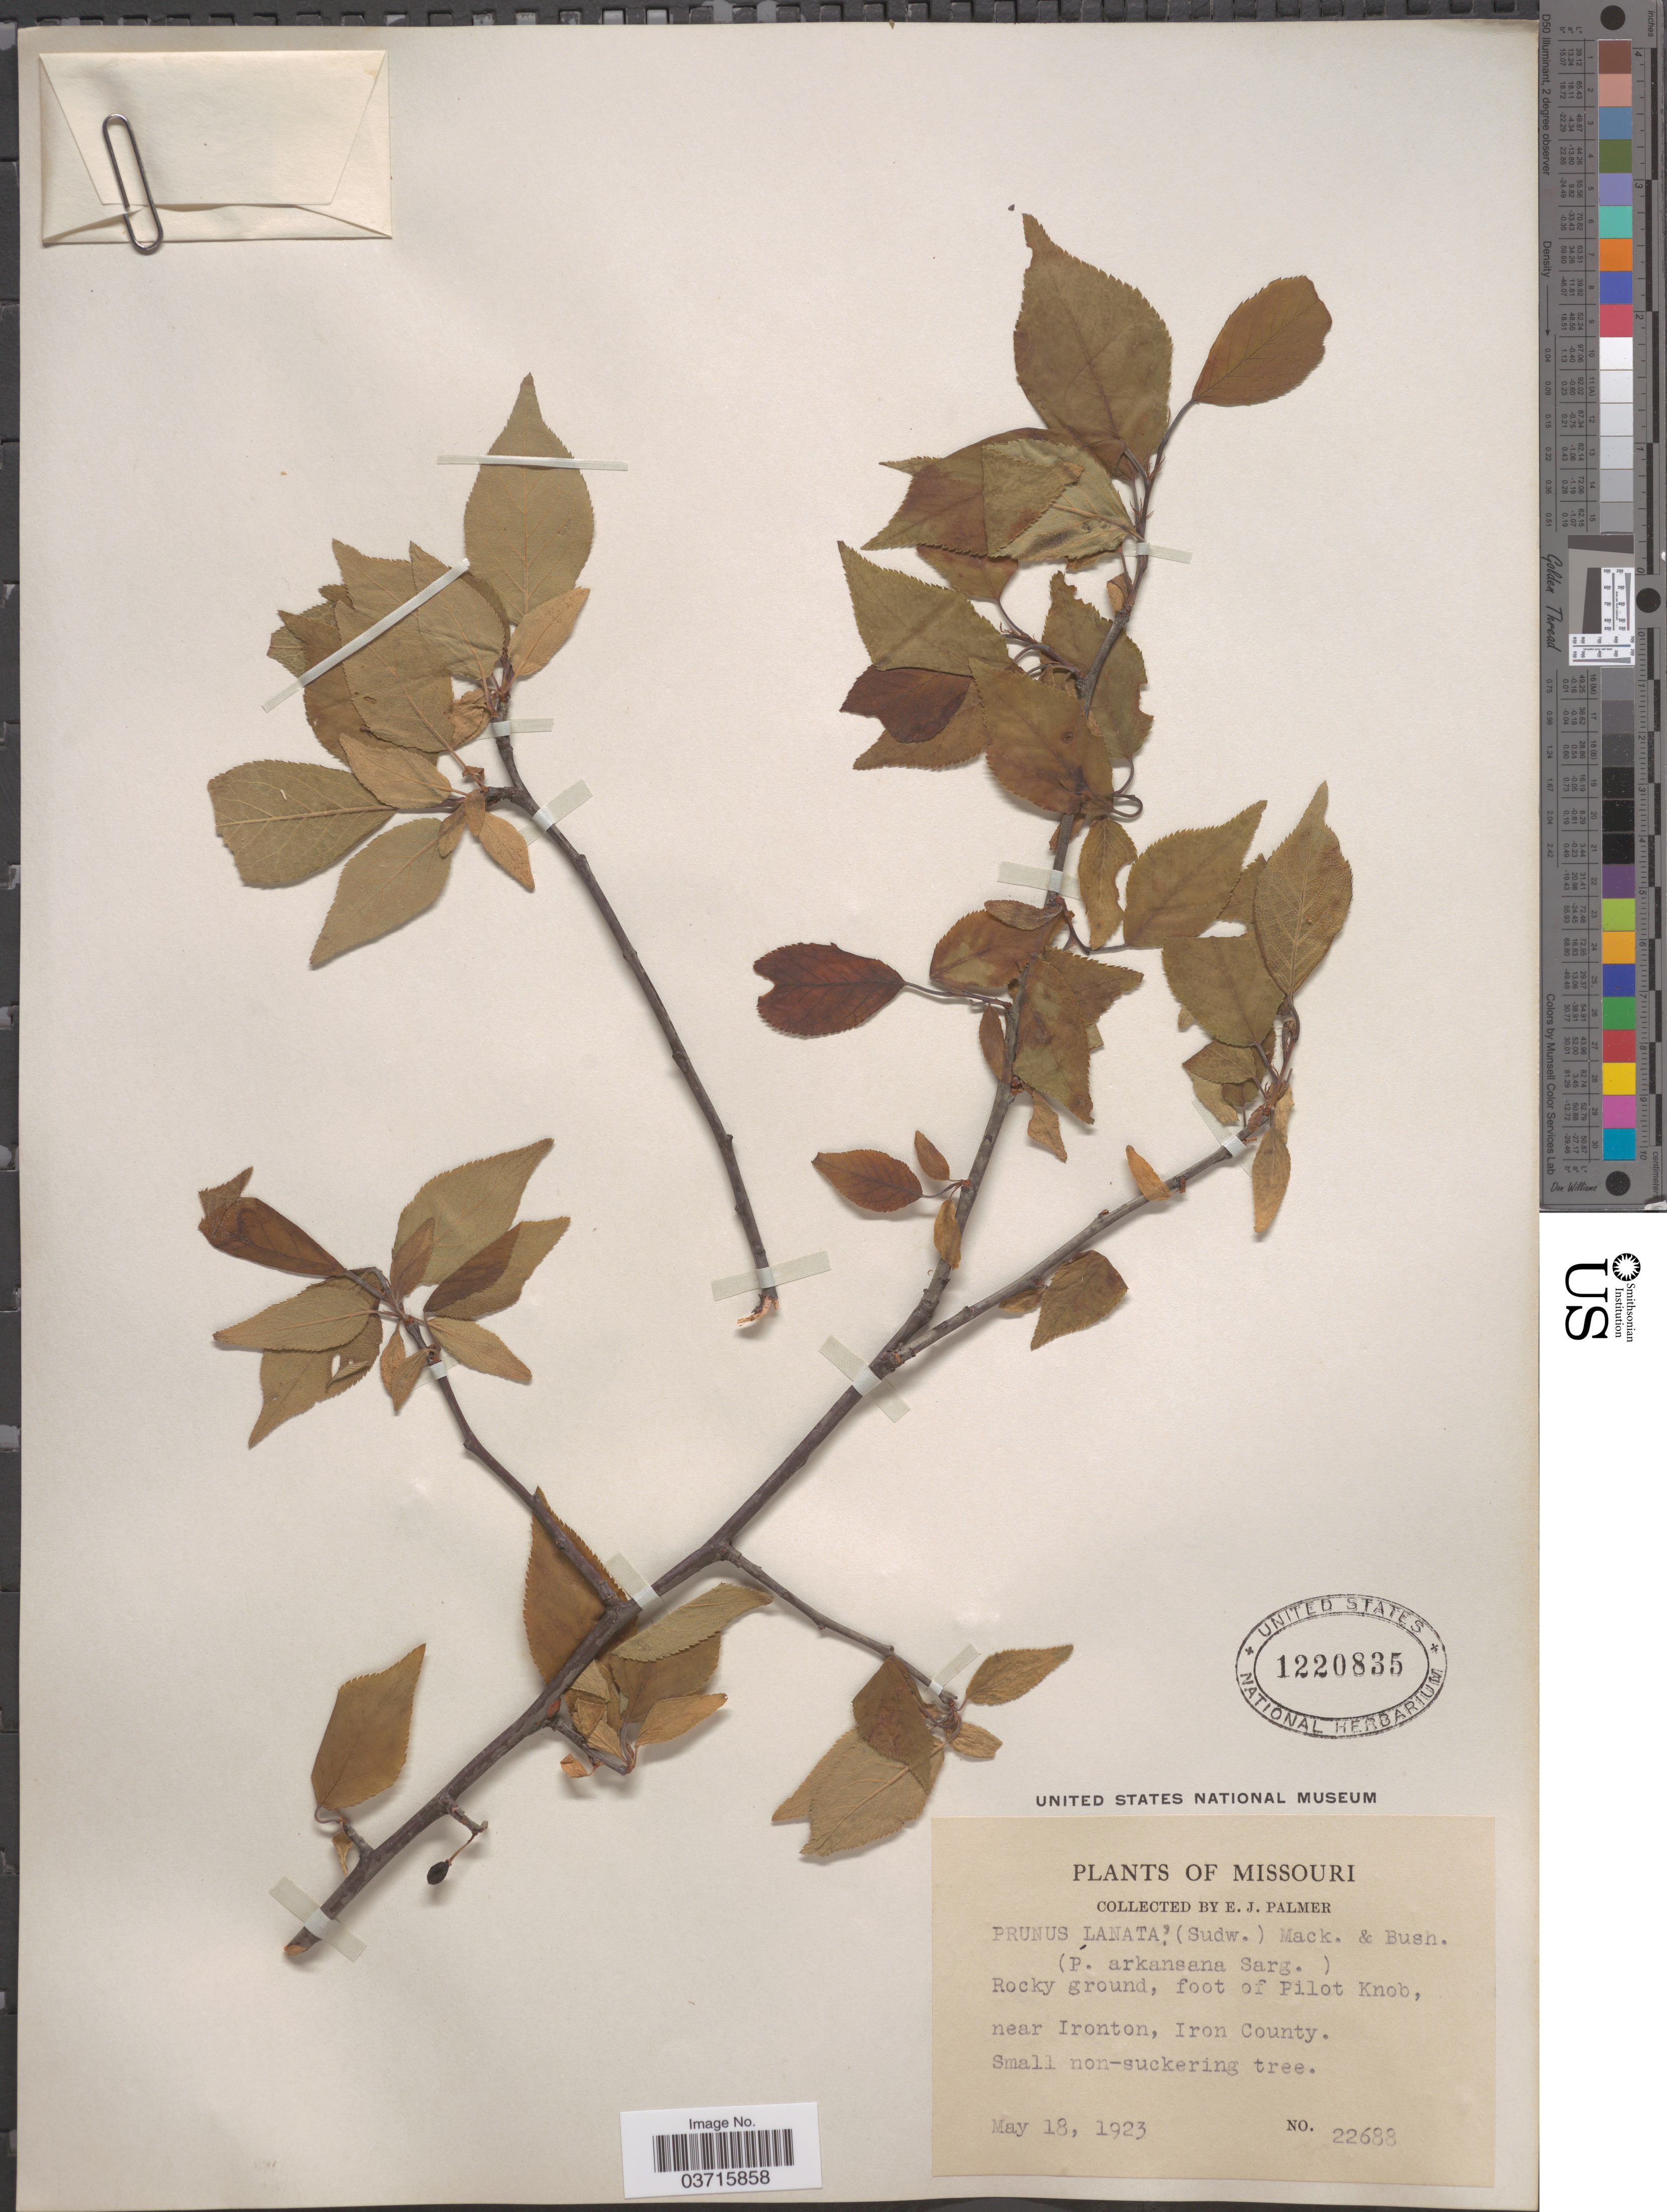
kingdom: Plantae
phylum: Tracheophyta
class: Magnoliopsida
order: Rosales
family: Rosaceae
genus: Prunus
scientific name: Prunus lanata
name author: (Sudw.) Mack. & Bush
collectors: E. J. Palmer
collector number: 22688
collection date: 1923-05-18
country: United States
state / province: Missouri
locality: Rocky ground, foot of Pilot Knob, near Ironton, Iron County.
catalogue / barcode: US 1220835